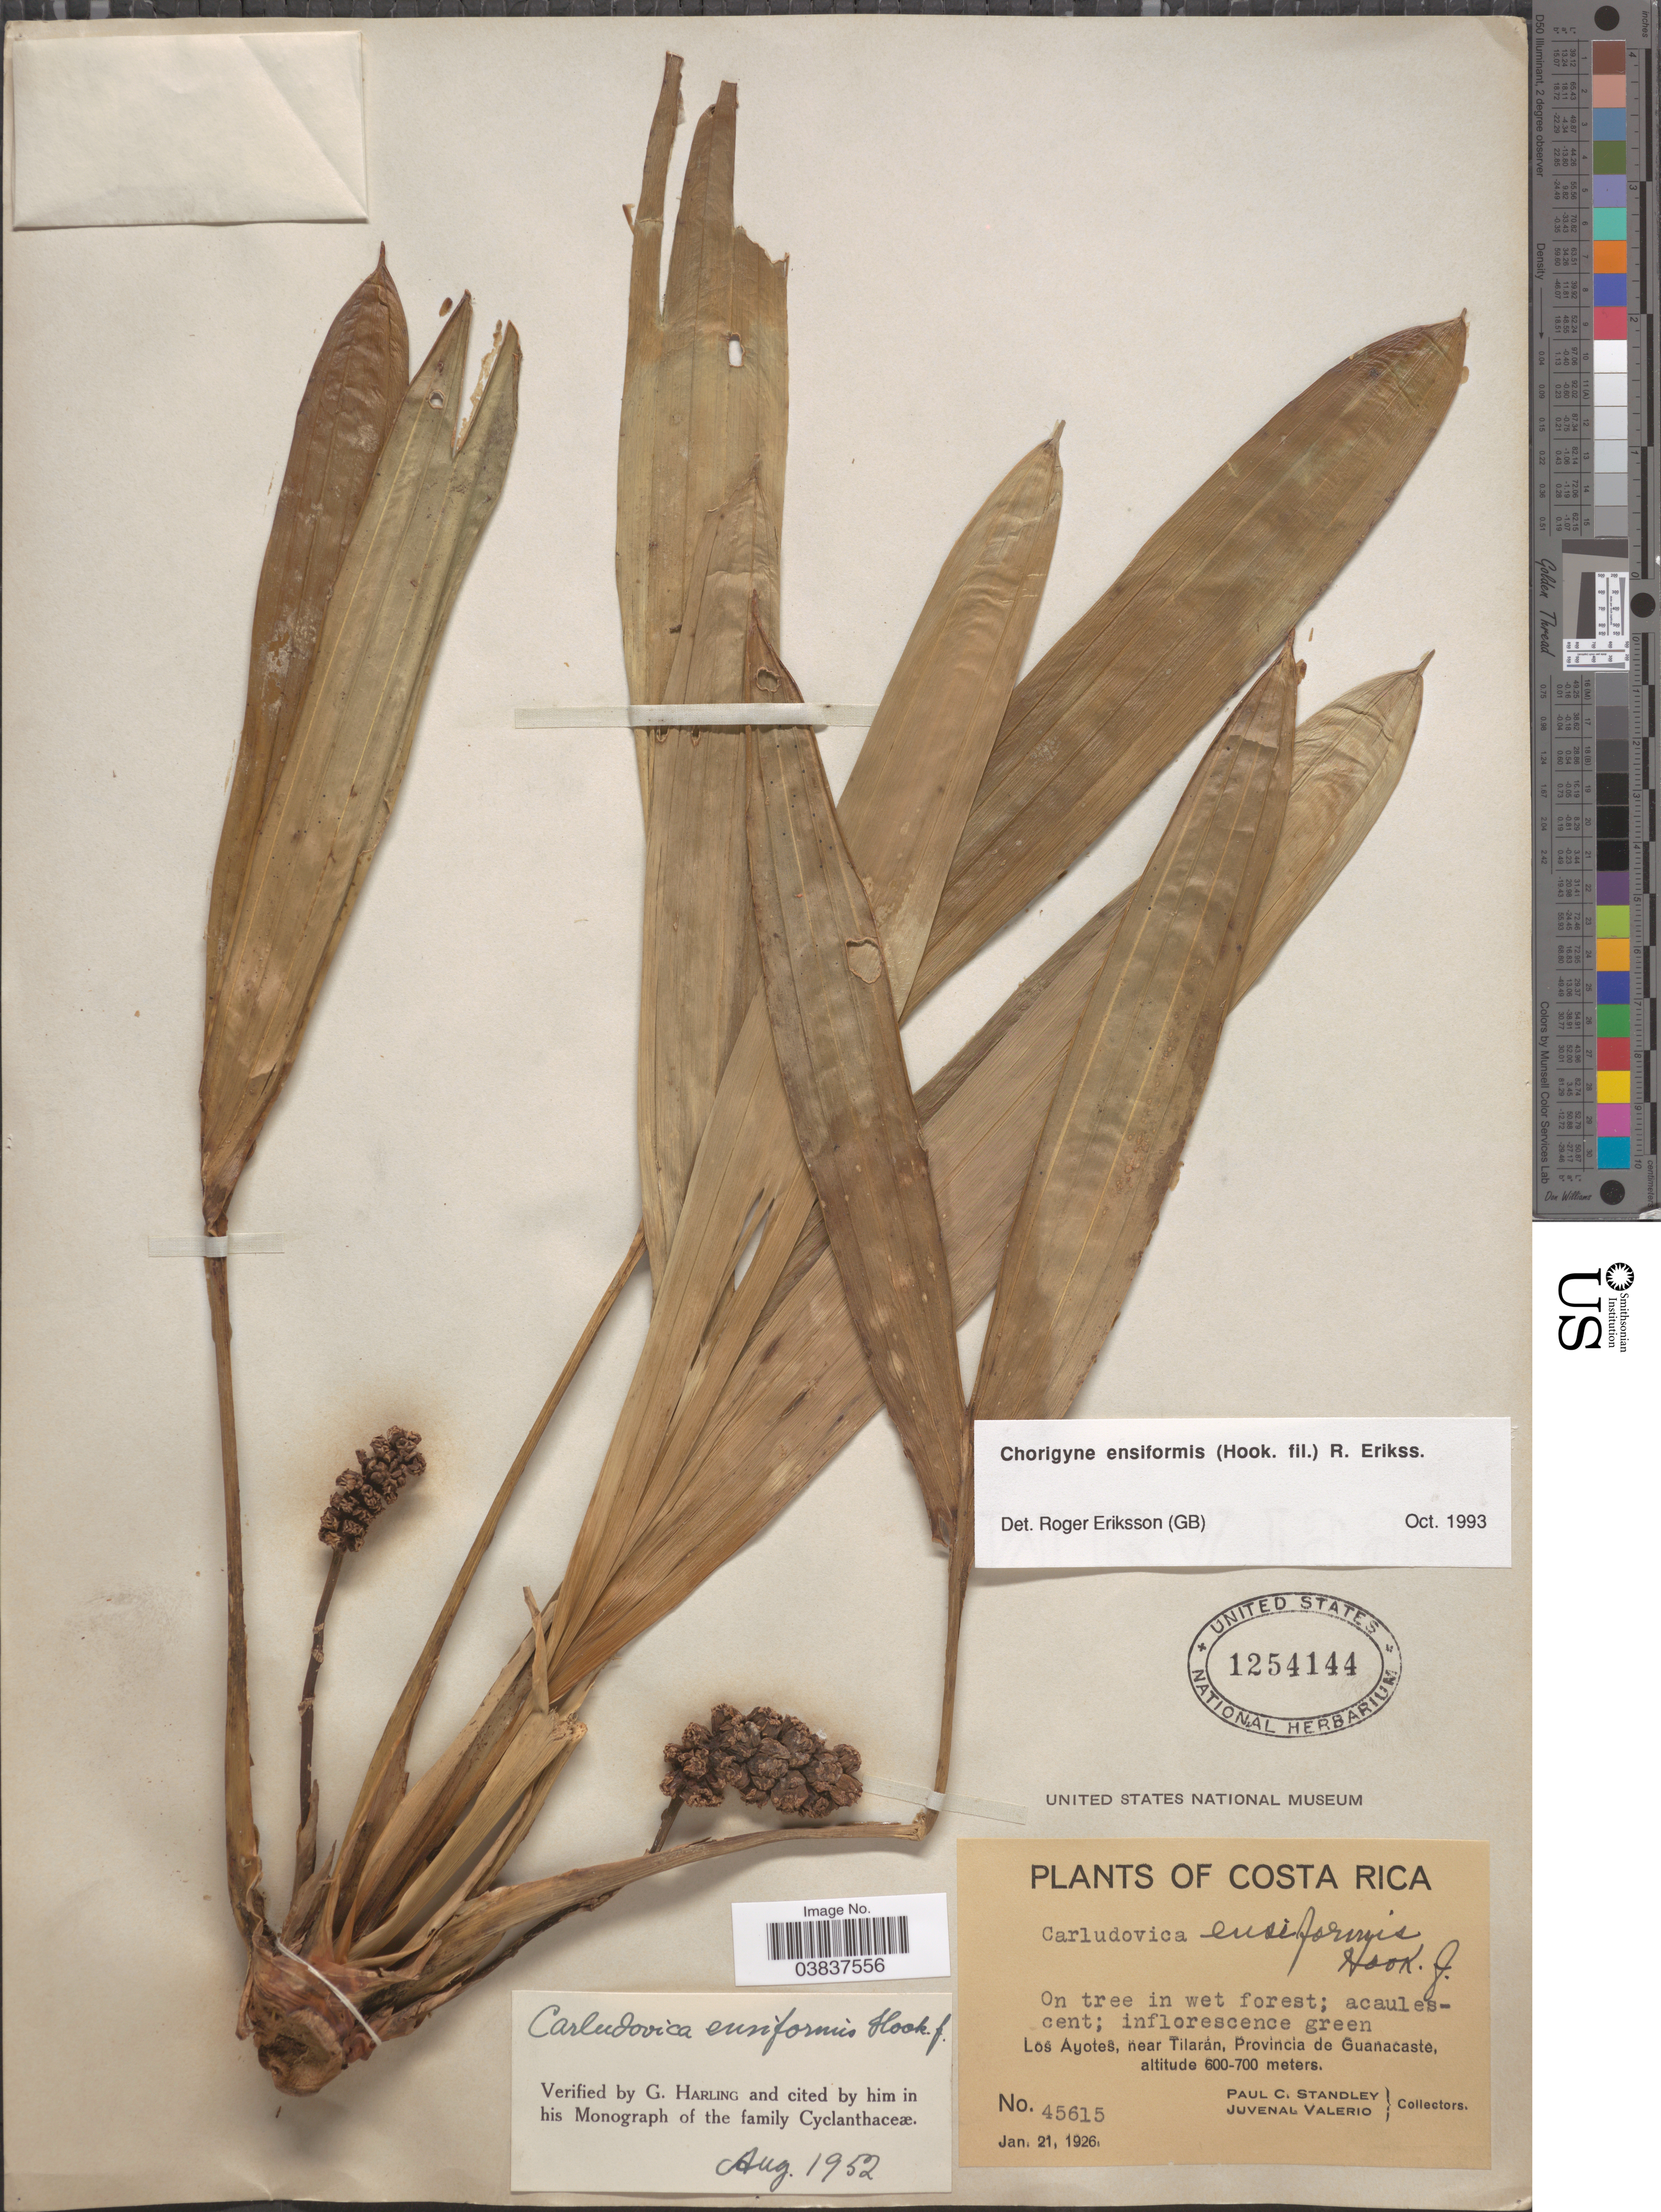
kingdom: Plantae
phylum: Tracheophyta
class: Liliopsida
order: Pandanales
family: Cyclanthaceae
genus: Chorigyne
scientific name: Chorigyne ensiformis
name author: (Hook. f.) R. Erikss.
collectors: P. C. Standley & J. Valerio R.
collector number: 45615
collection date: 1926-01-21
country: Costa Rica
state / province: Guanacaste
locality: Los Ayotes, near Tilarán.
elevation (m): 600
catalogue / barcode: US 1254144